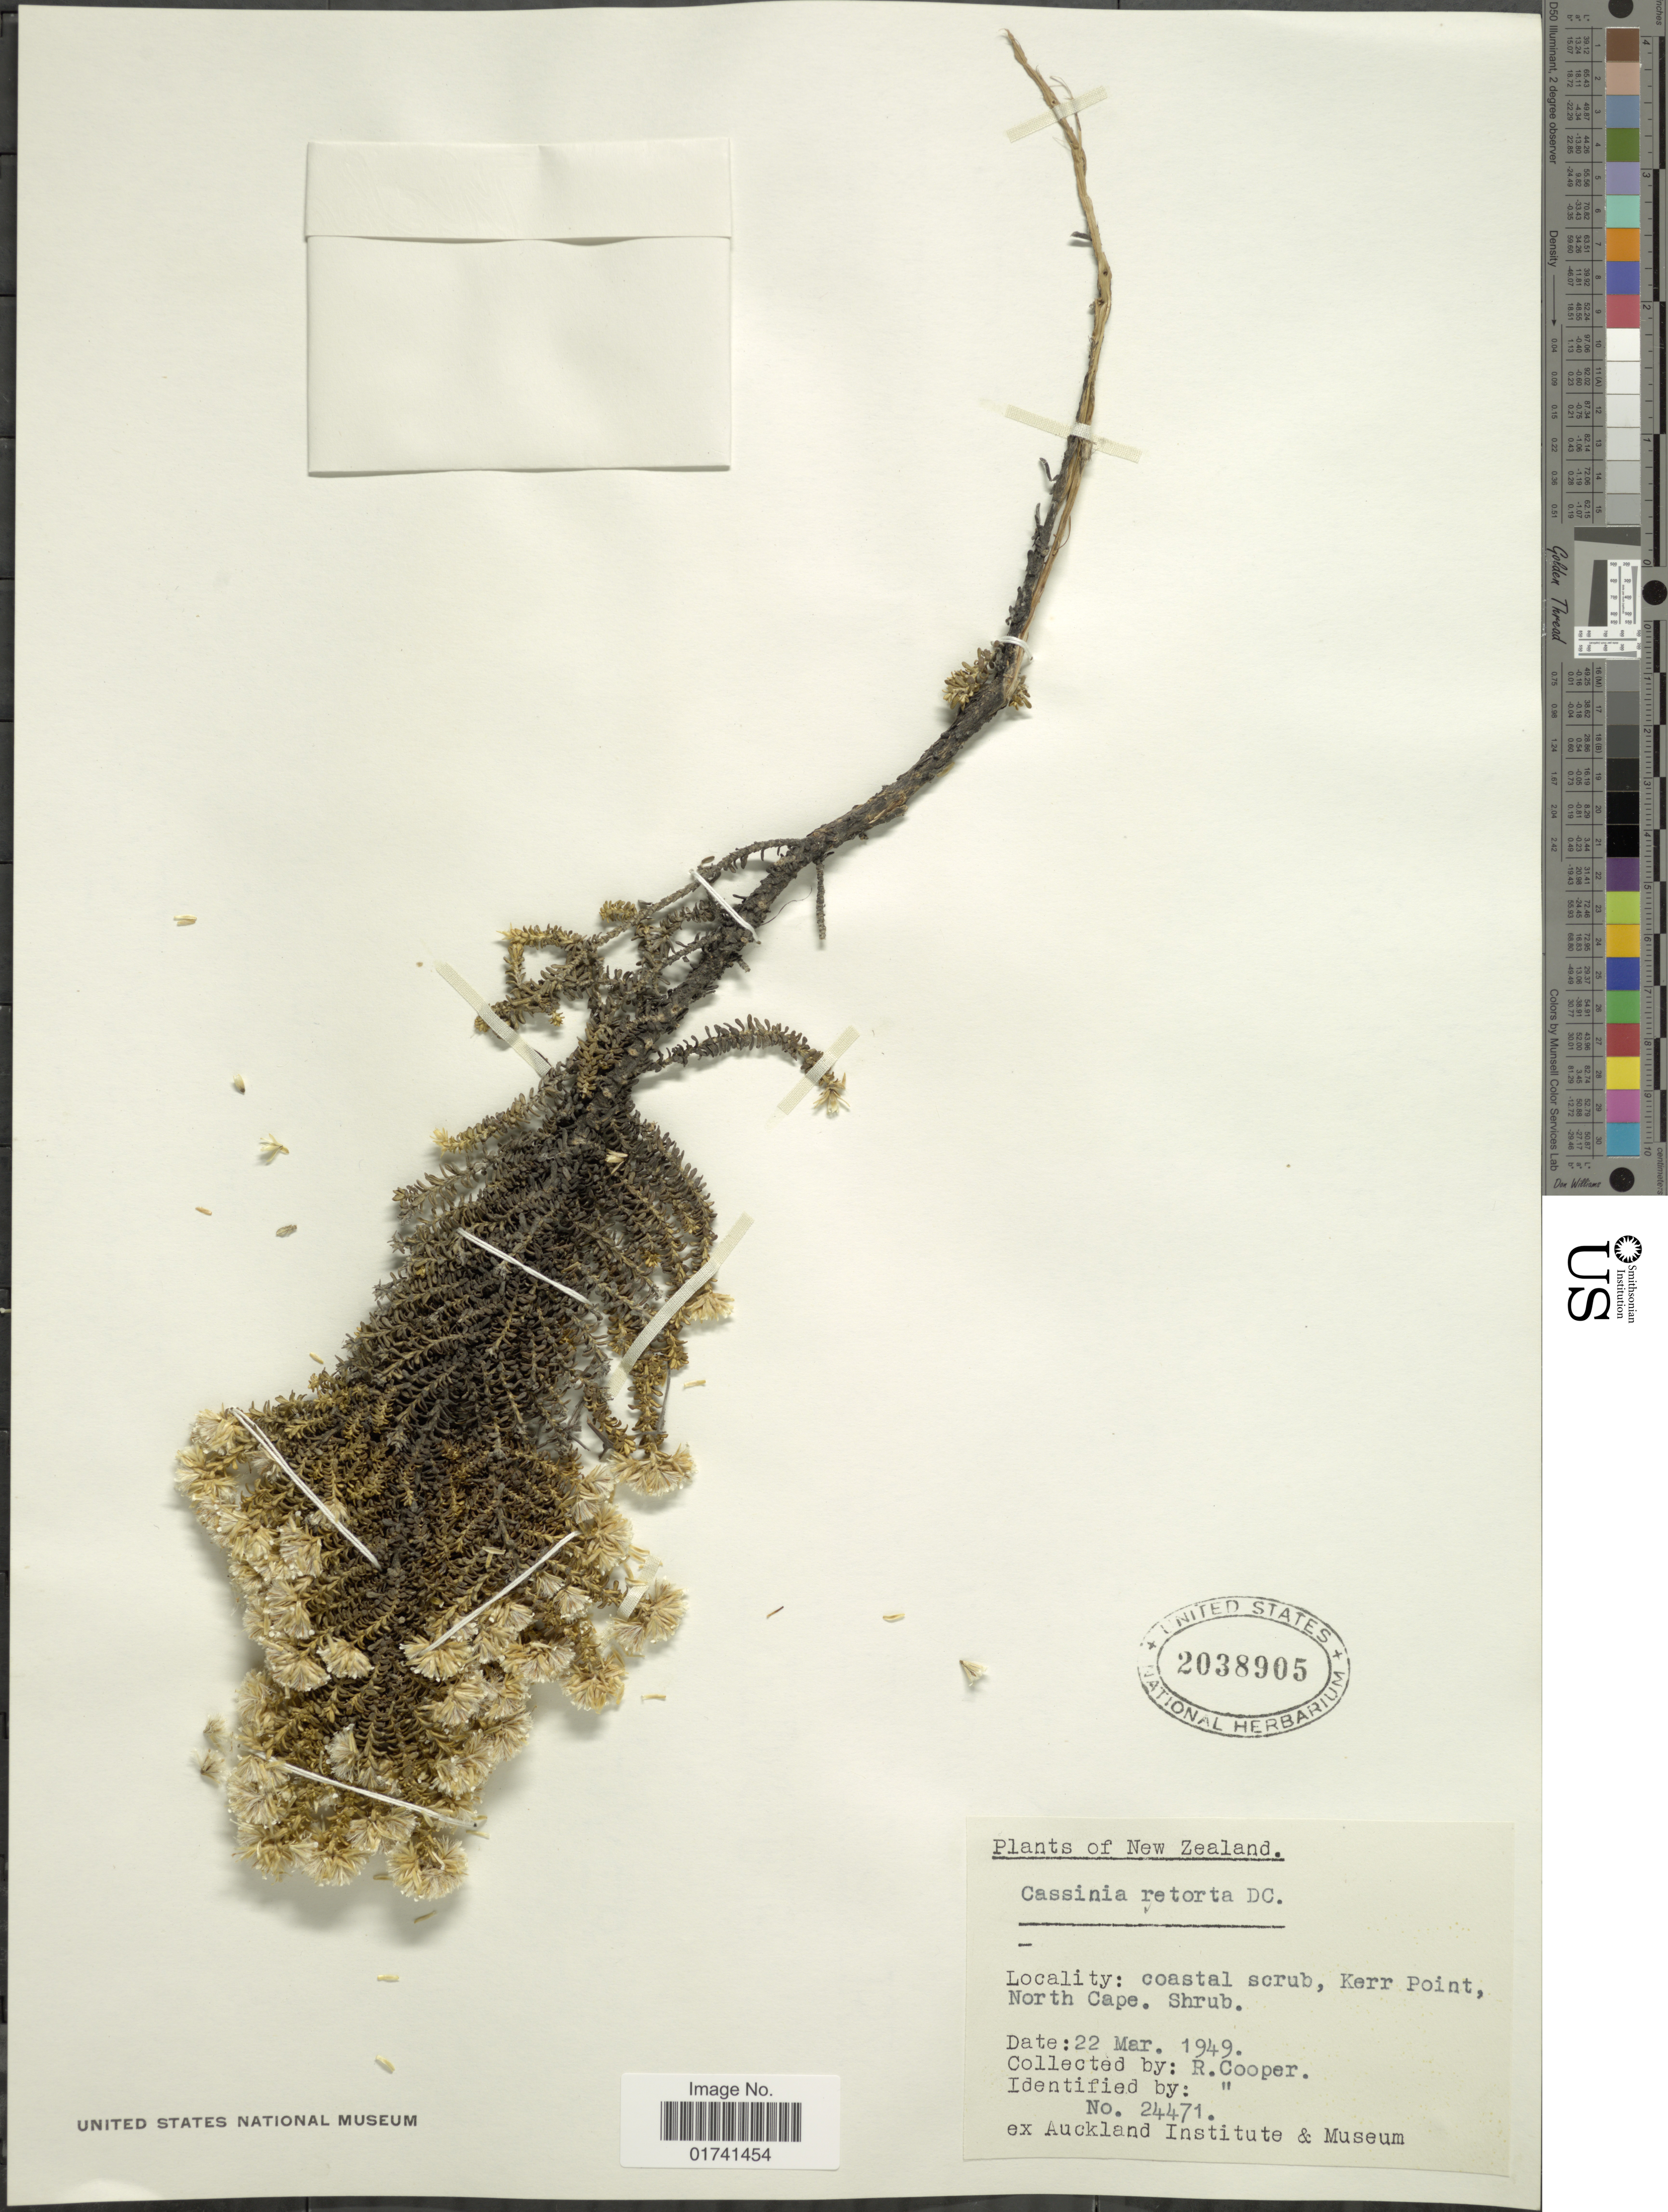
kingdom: Plantae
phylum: Tracheophyta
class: Magnoliopsida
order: Asterales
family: Asteraceae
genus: Cassinia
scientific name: Cassinia retorta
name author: A. Cunn. & DC.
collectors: R. Cooper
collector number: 24471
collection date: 1949-03-22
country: New Zealand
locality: Coastal scrub, Kerr Point, North Cape,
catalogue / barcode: US 2038905